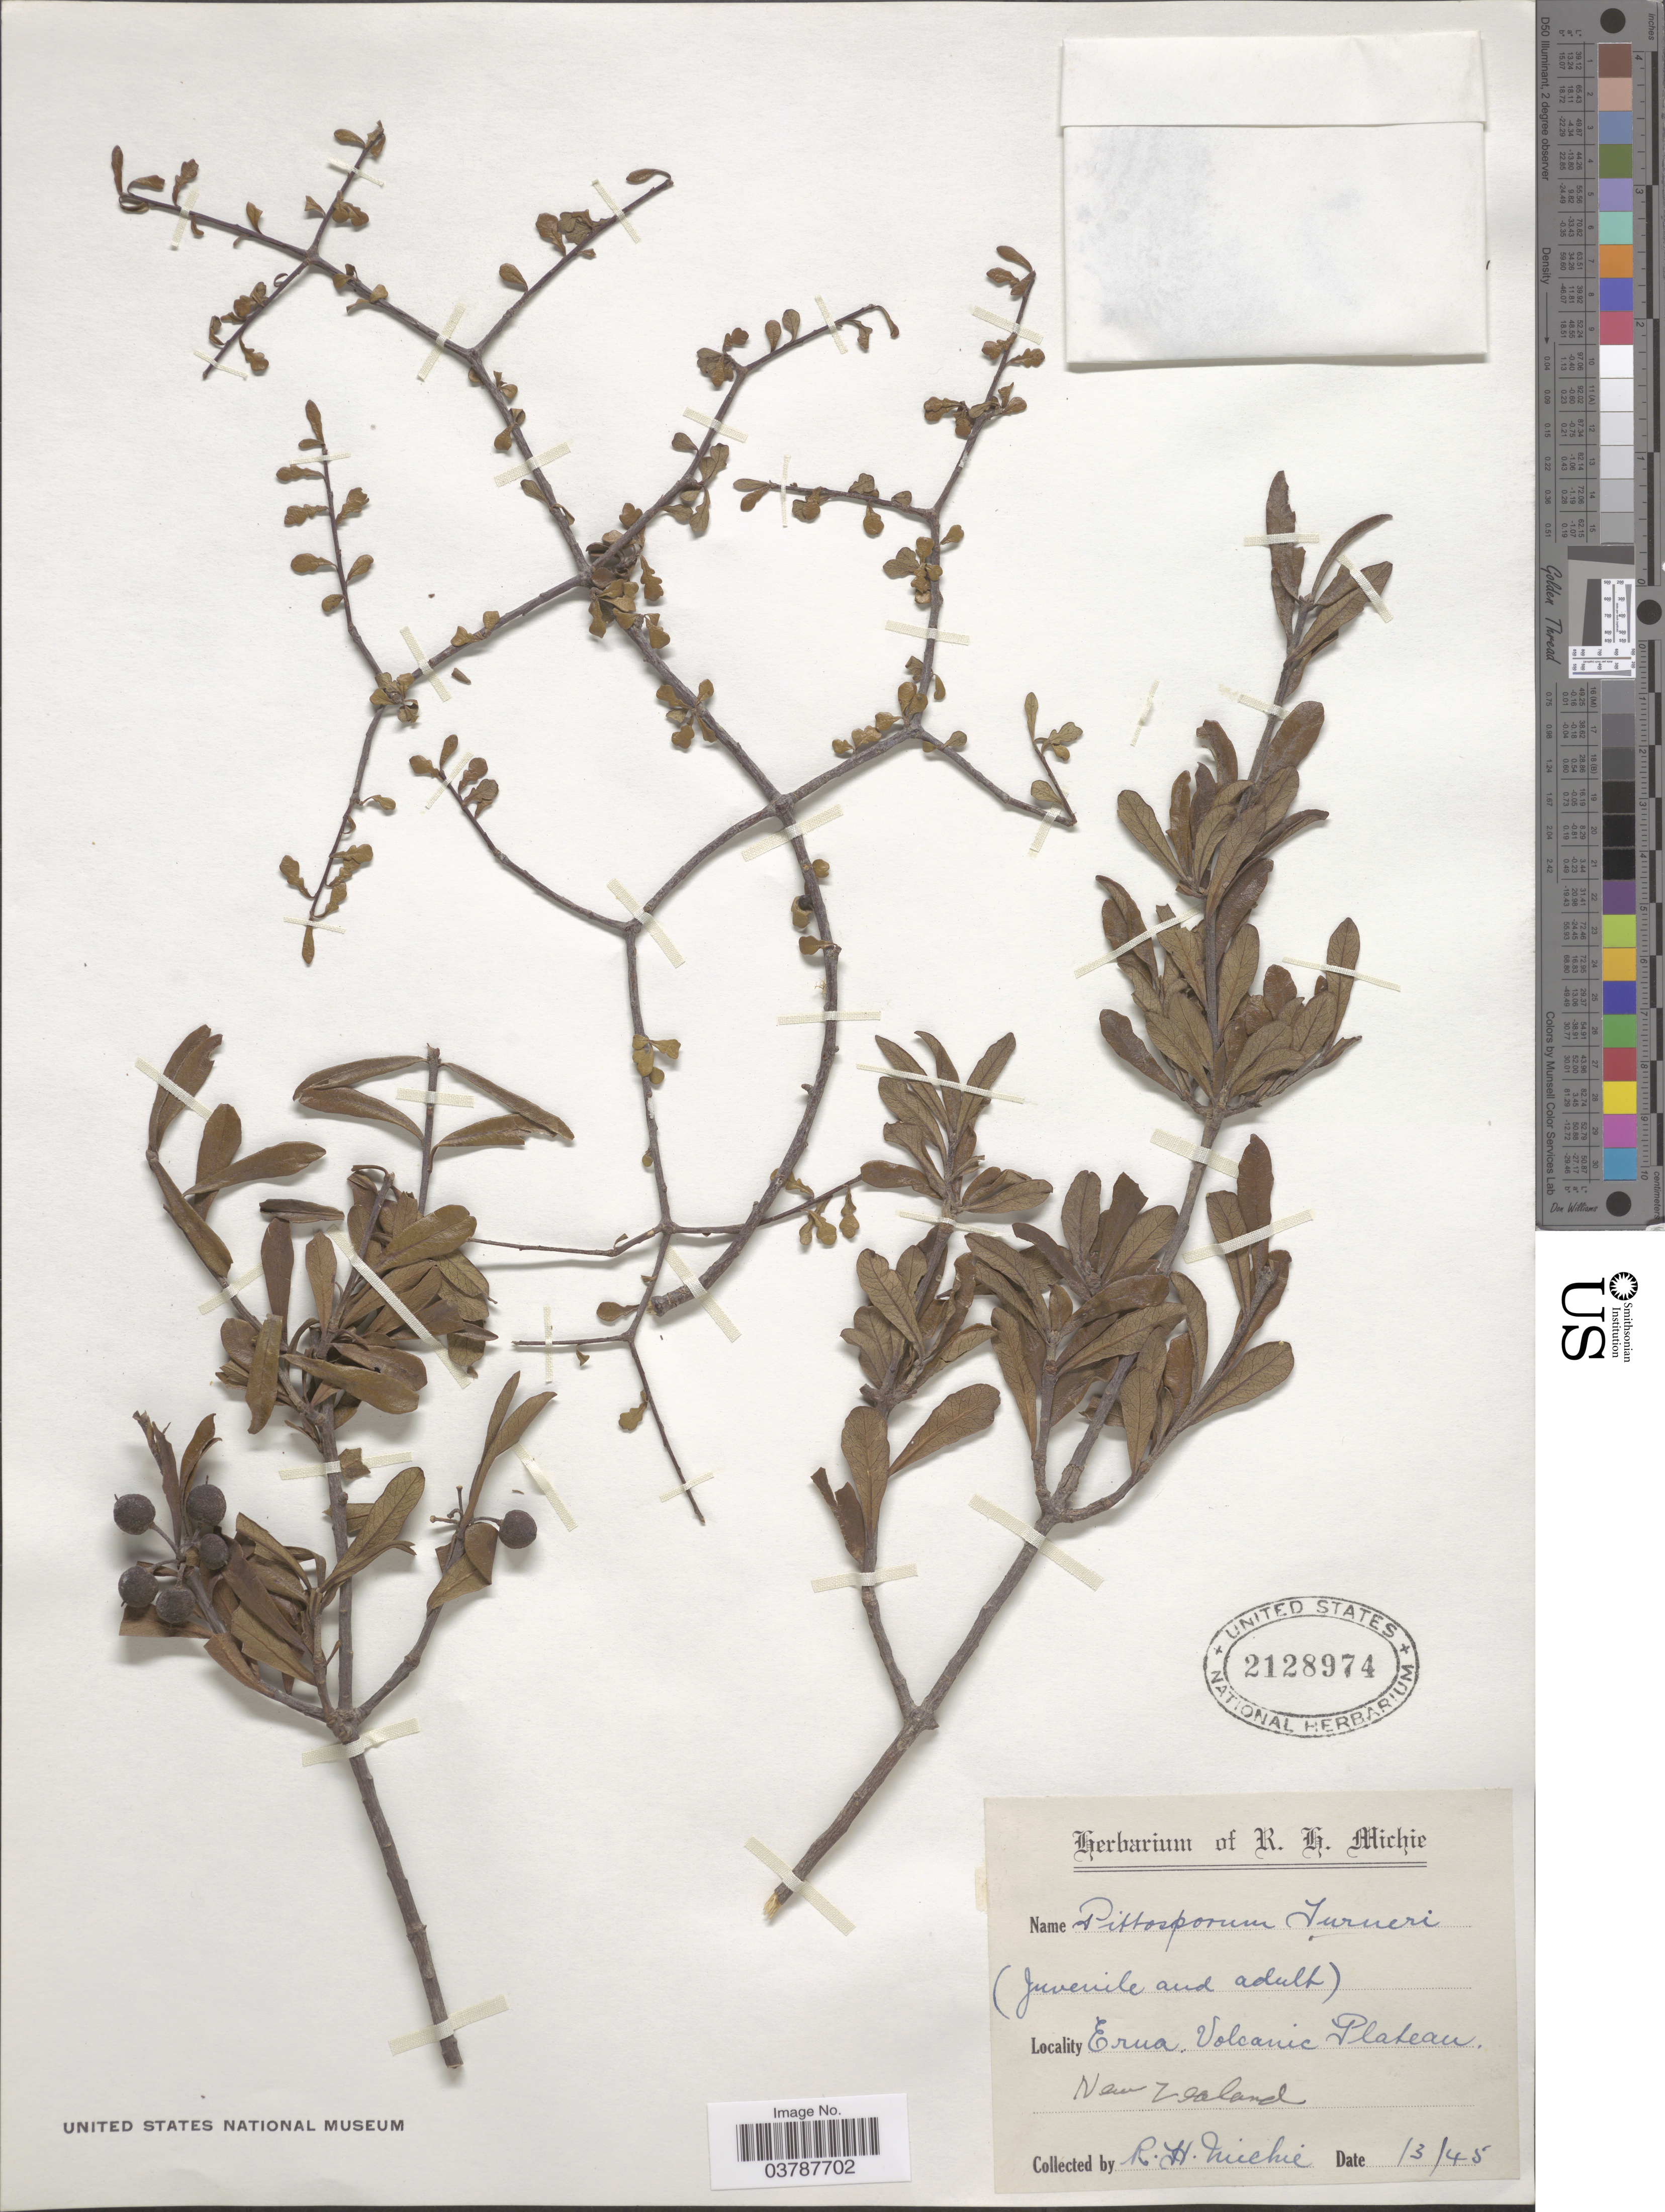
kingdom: Plantae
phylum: Tracheophyta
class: Magnoliopsida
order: Apiales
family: Pittosporaceae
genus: Pittosporum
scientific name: Pittosporum turneri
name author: Petrie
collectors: R. Michie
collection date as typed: Transcribed d/m/y: /3/45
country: New Zealand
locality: Erua, Volcanic Plateau.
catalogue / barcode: US 2128974